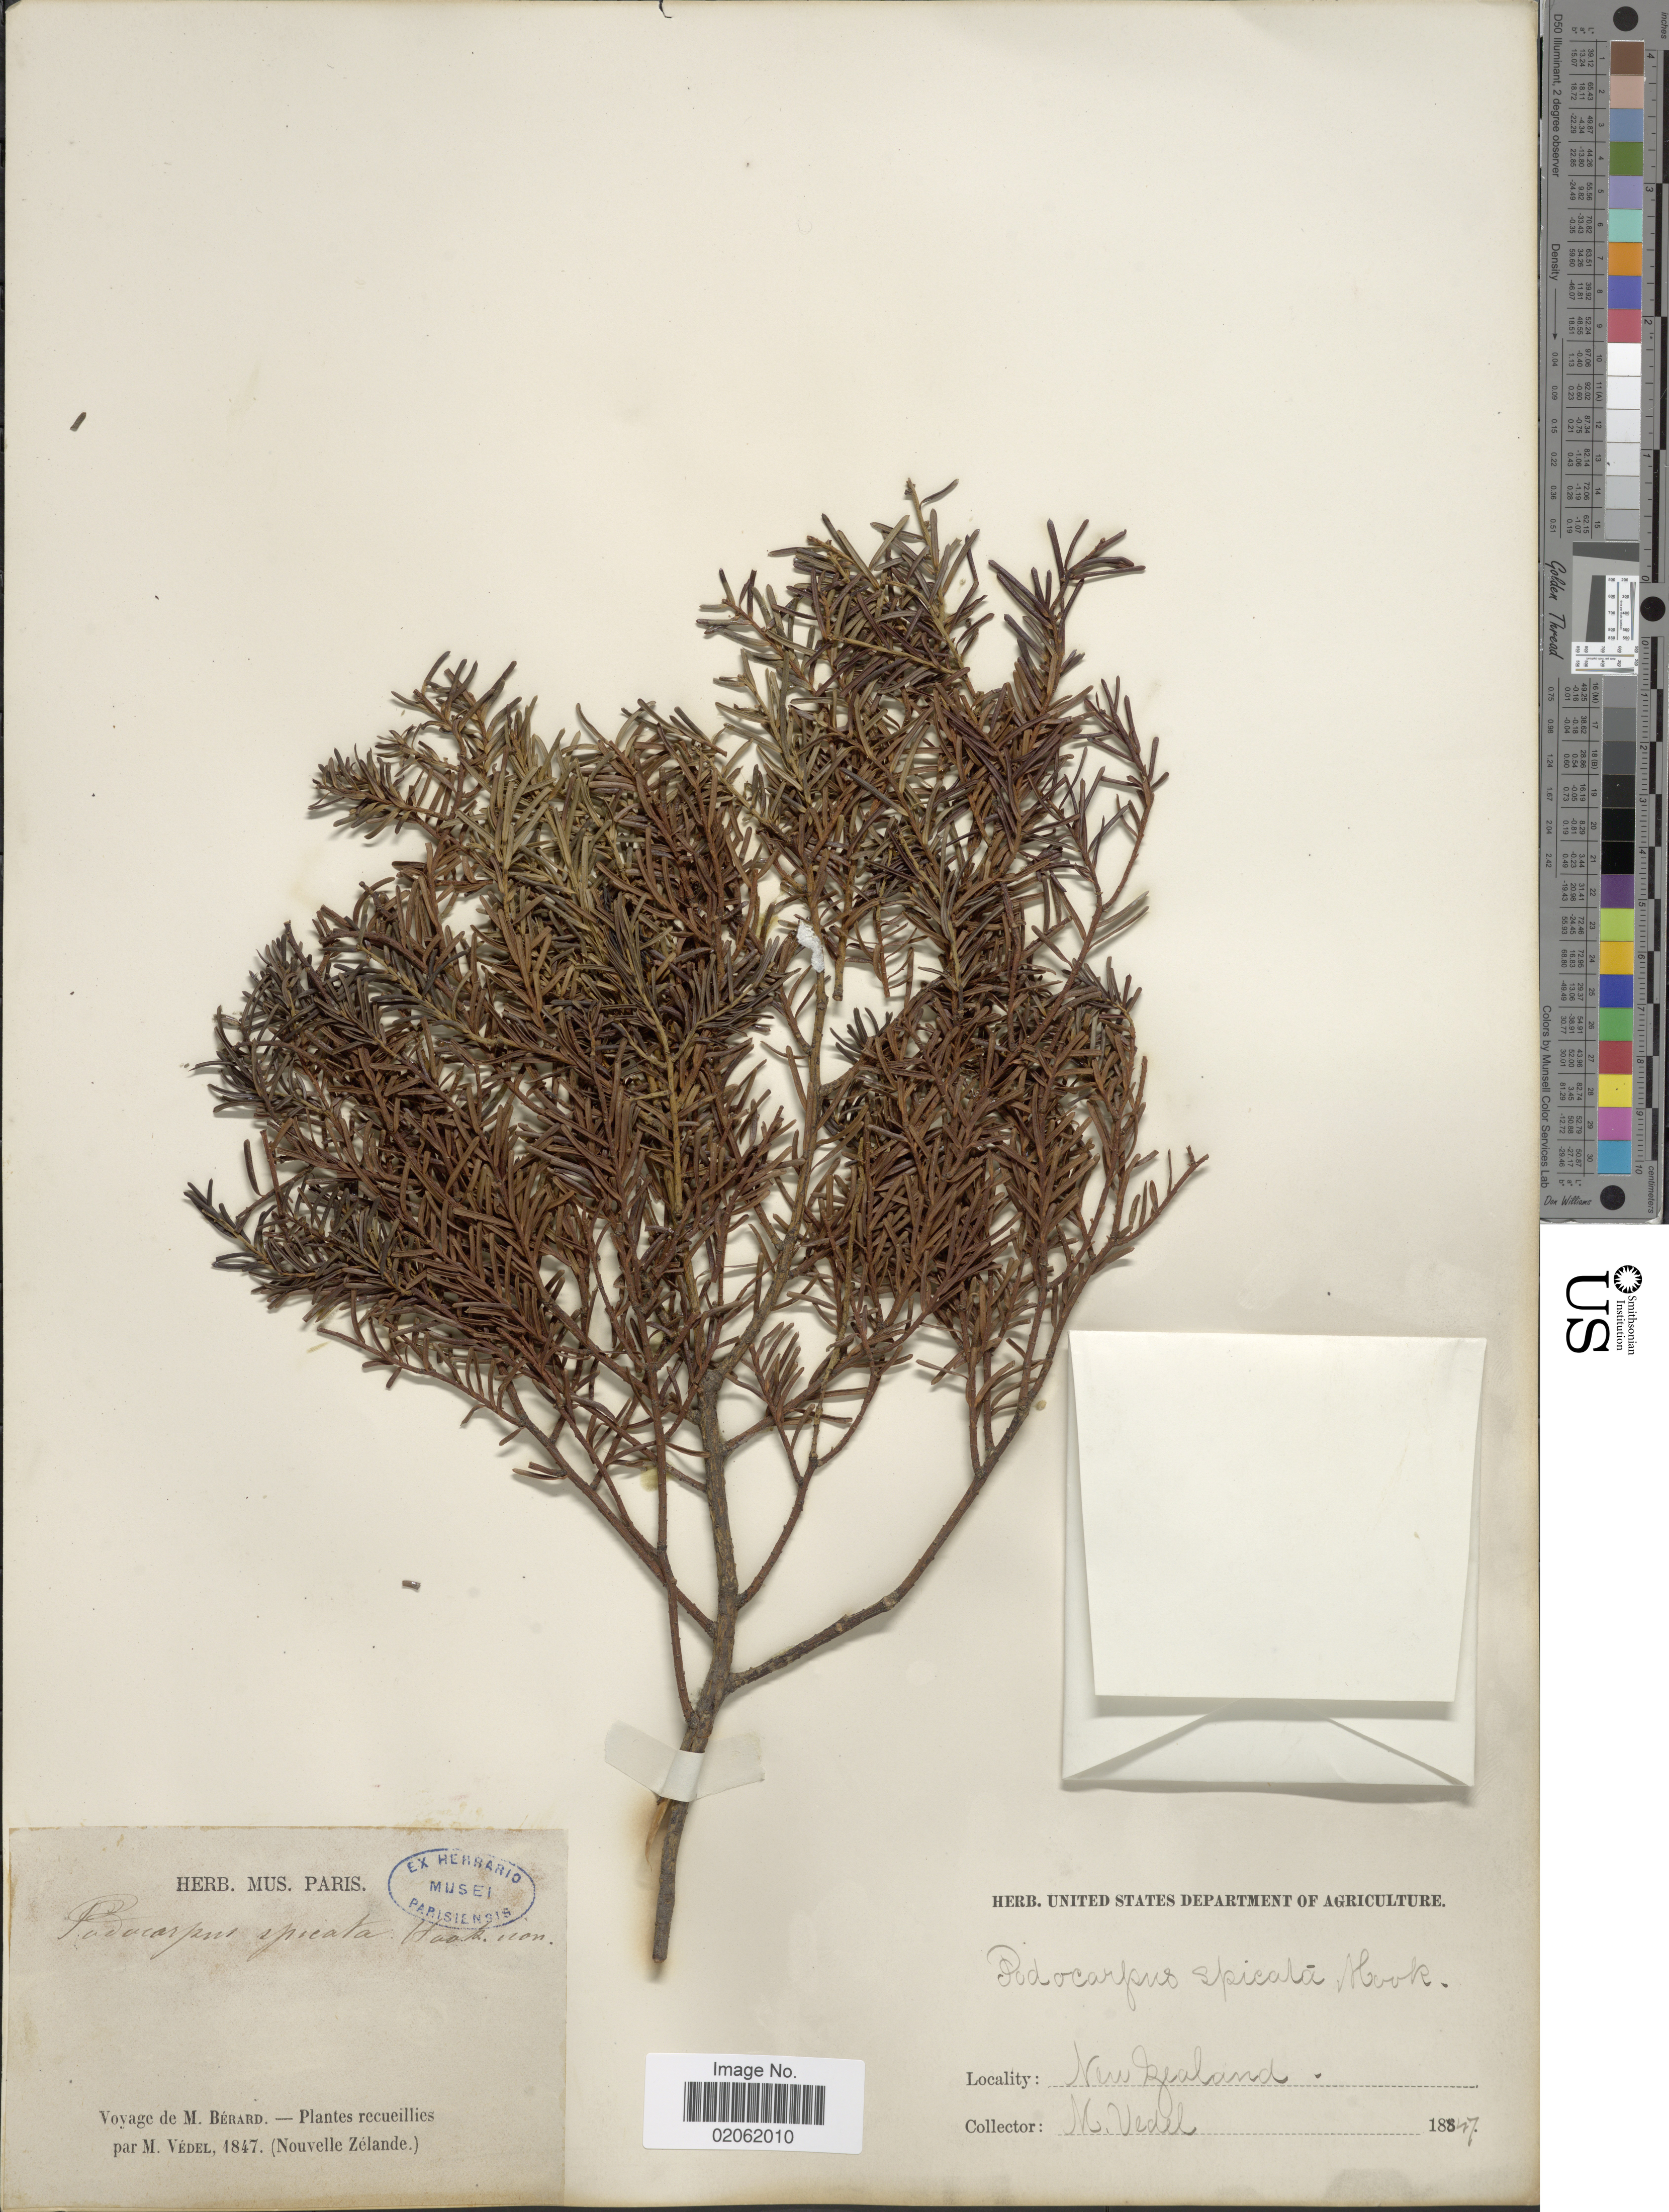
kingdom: Plantae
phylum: Tracheophyta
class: Pinopsida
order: Pinales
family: Podocarpaceae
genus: Podocarpus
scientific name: Podocarpus spicatus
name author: R. Br.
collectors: M. Védel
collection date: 1847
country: New Zealand